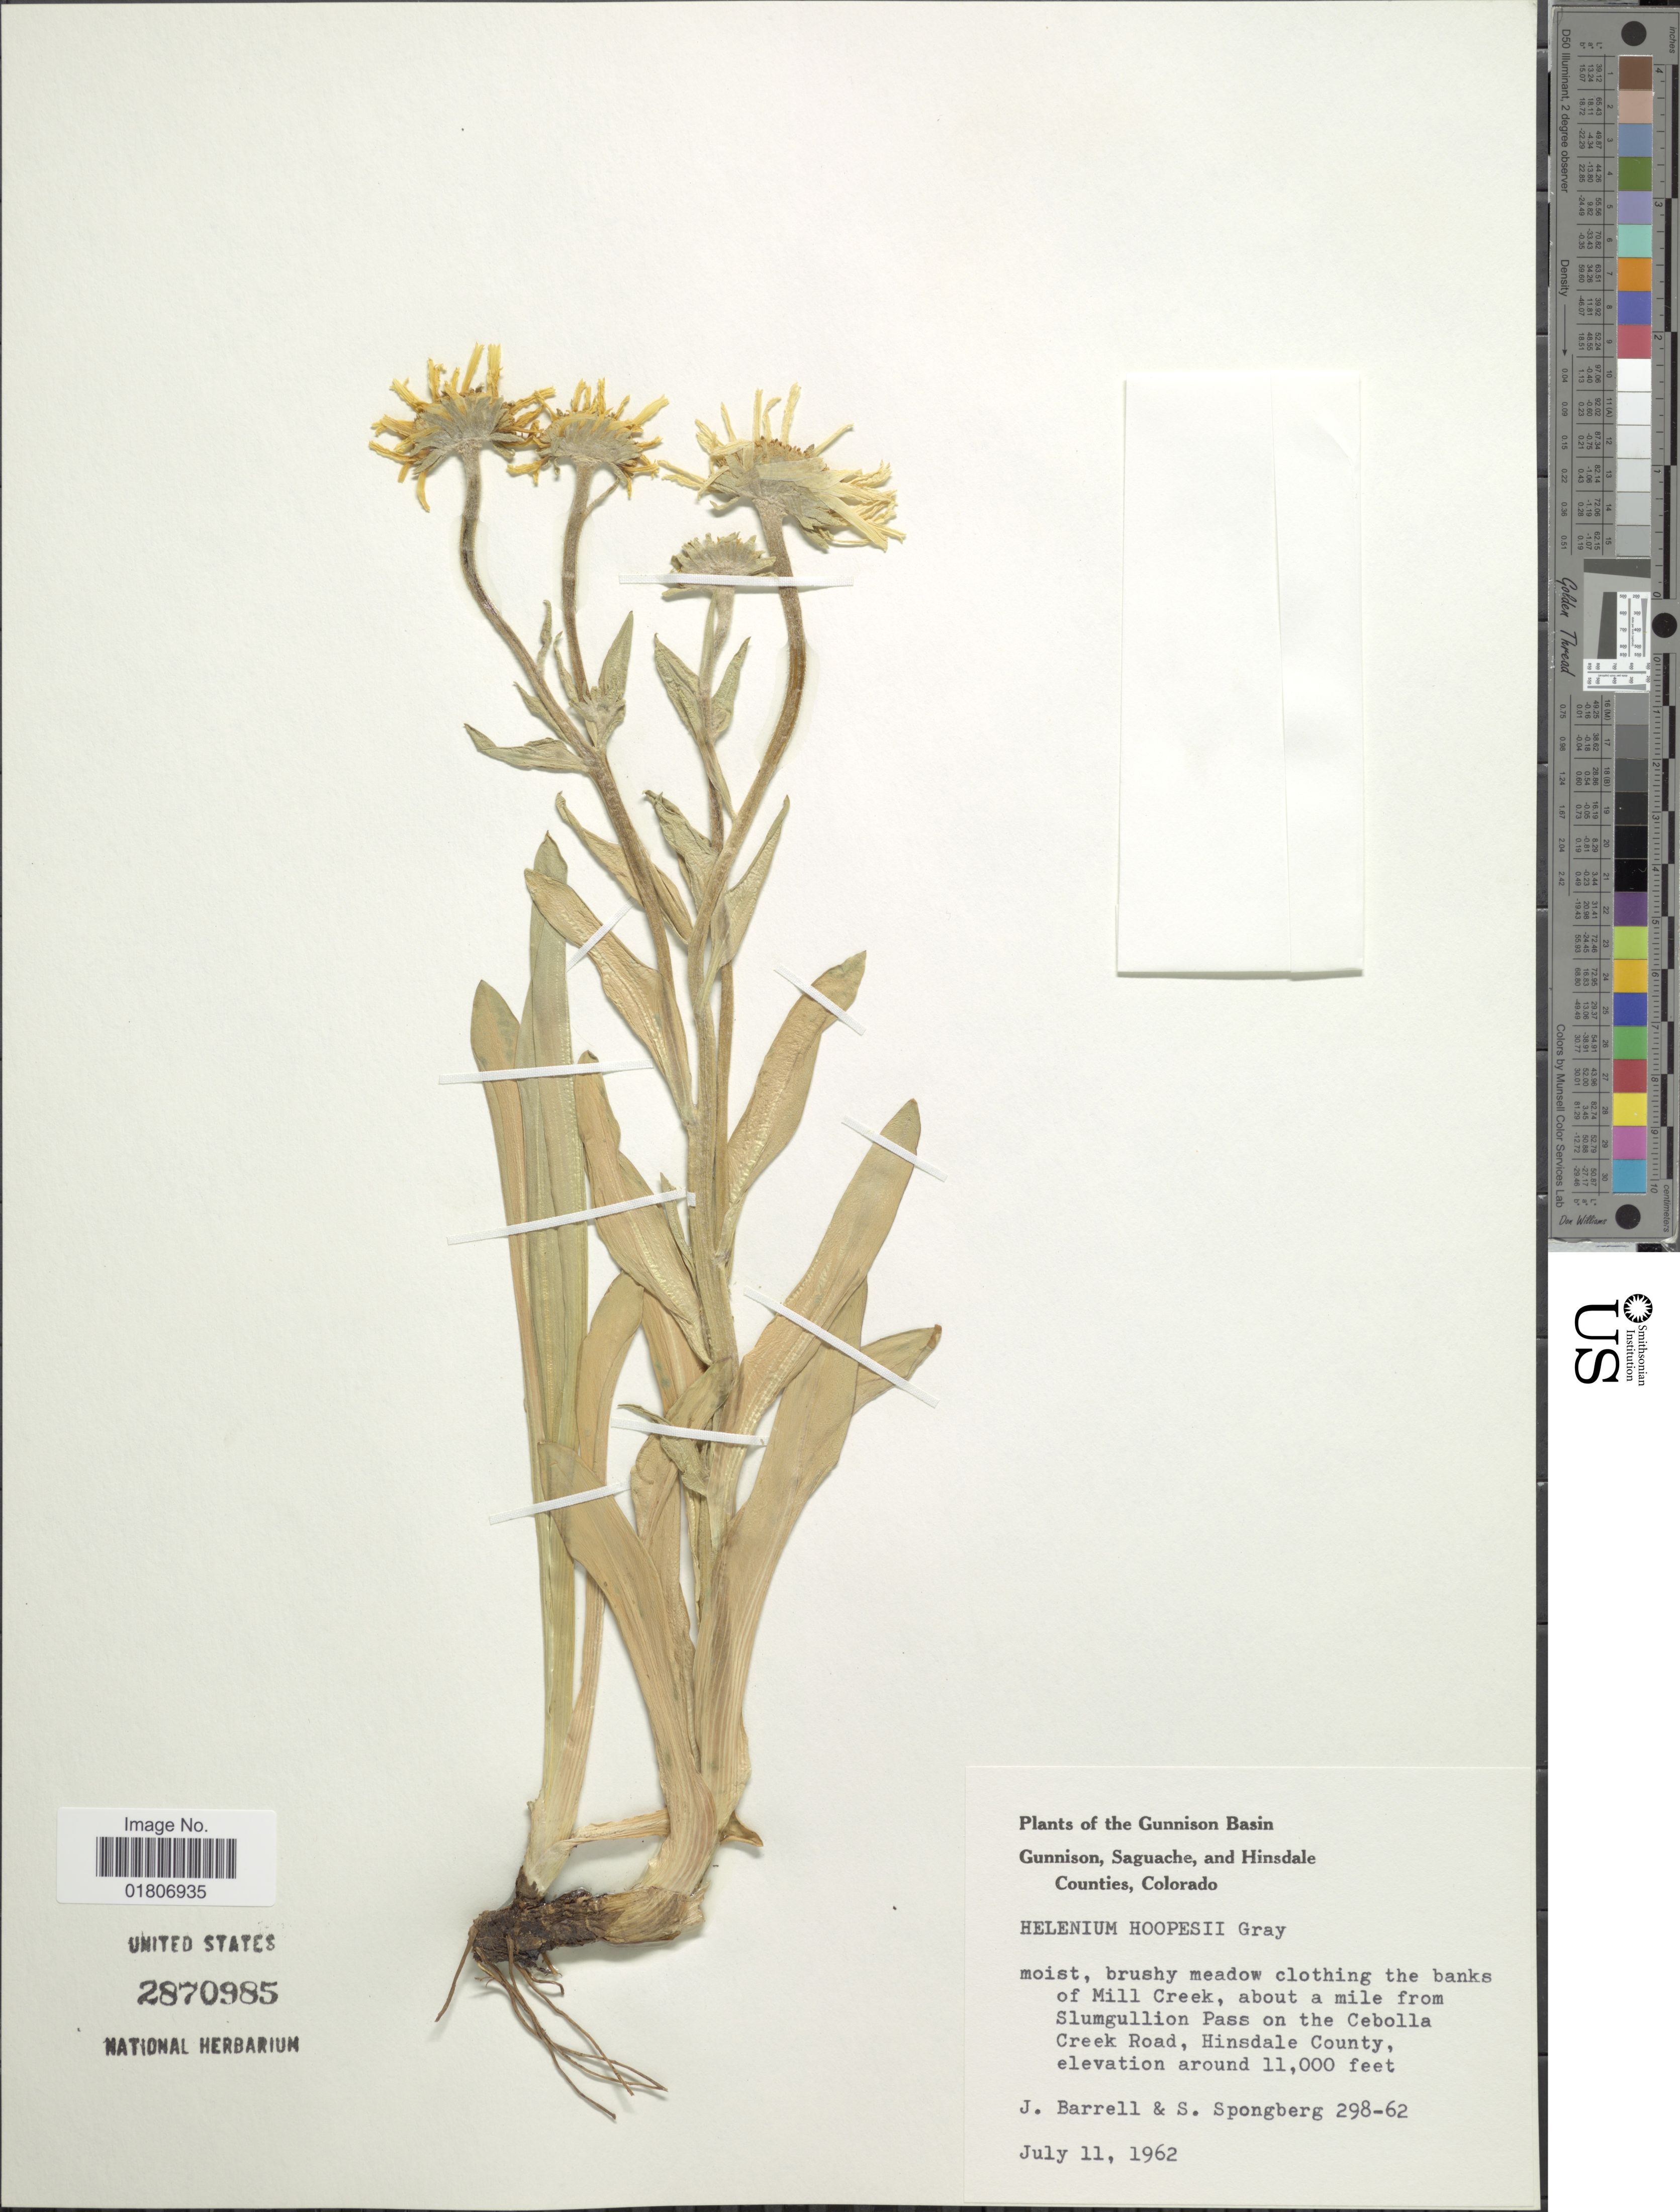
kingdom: Plantae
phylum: Tracheophyta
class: Magnoliopsida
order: Asterales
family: Asteraceae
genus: Dugaldia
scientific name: Dugaldia hoopesii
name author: (A. Gray) Rydb.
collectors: J. Barrell & S. A.Spongberg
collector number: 298-62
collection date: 1962-07-11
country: United States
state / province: Colorado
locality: Gunnison Basin. banks of Mill Creek, about a mile from Slumgullion Pass on the Cebolla Creek Road, Hinsdale County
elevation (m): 3353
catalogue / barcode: US 2870985